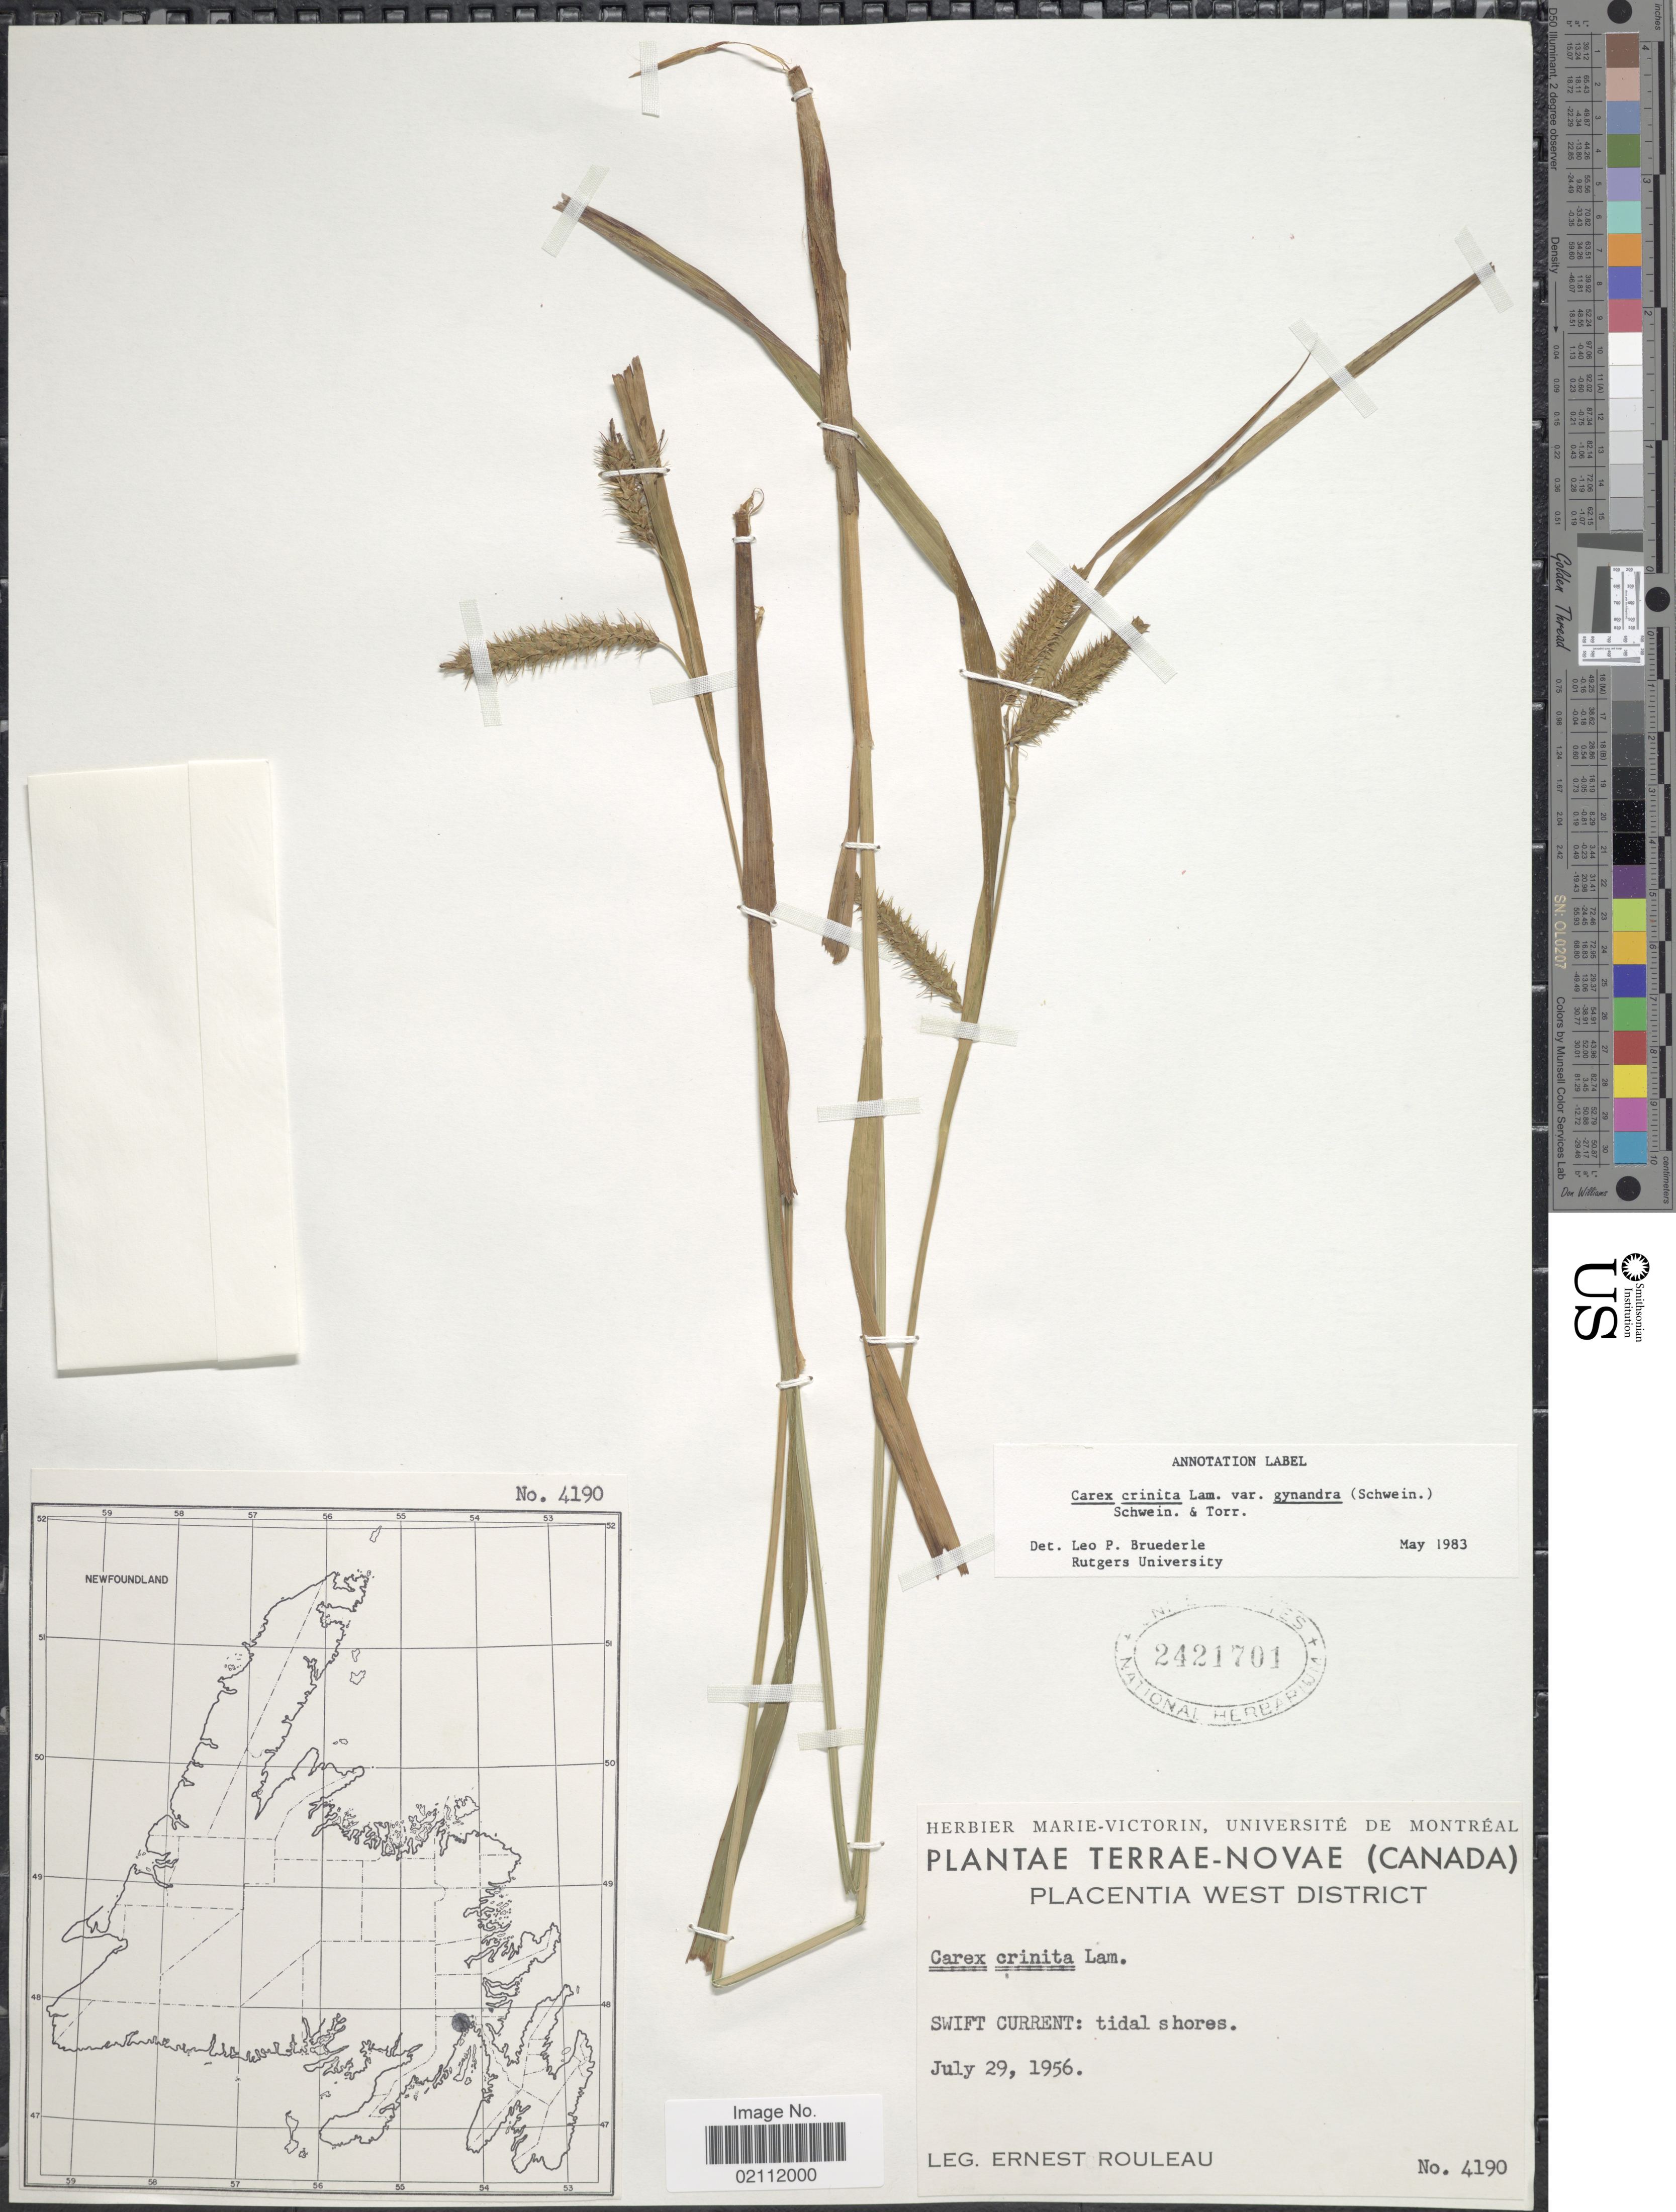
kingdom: Plantae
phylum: Tracheophyta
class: Liliopsida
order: Poales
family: Cyperaceae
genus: Carex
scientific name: Carex gynandra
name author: Schwein.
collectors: J. Rouleau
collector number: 4190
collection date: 1956-07-29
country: Canada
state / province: Newfoundland and Labrador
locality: Terrae-Novae. Placentia West District. Swift Current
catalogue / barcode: US 2421701